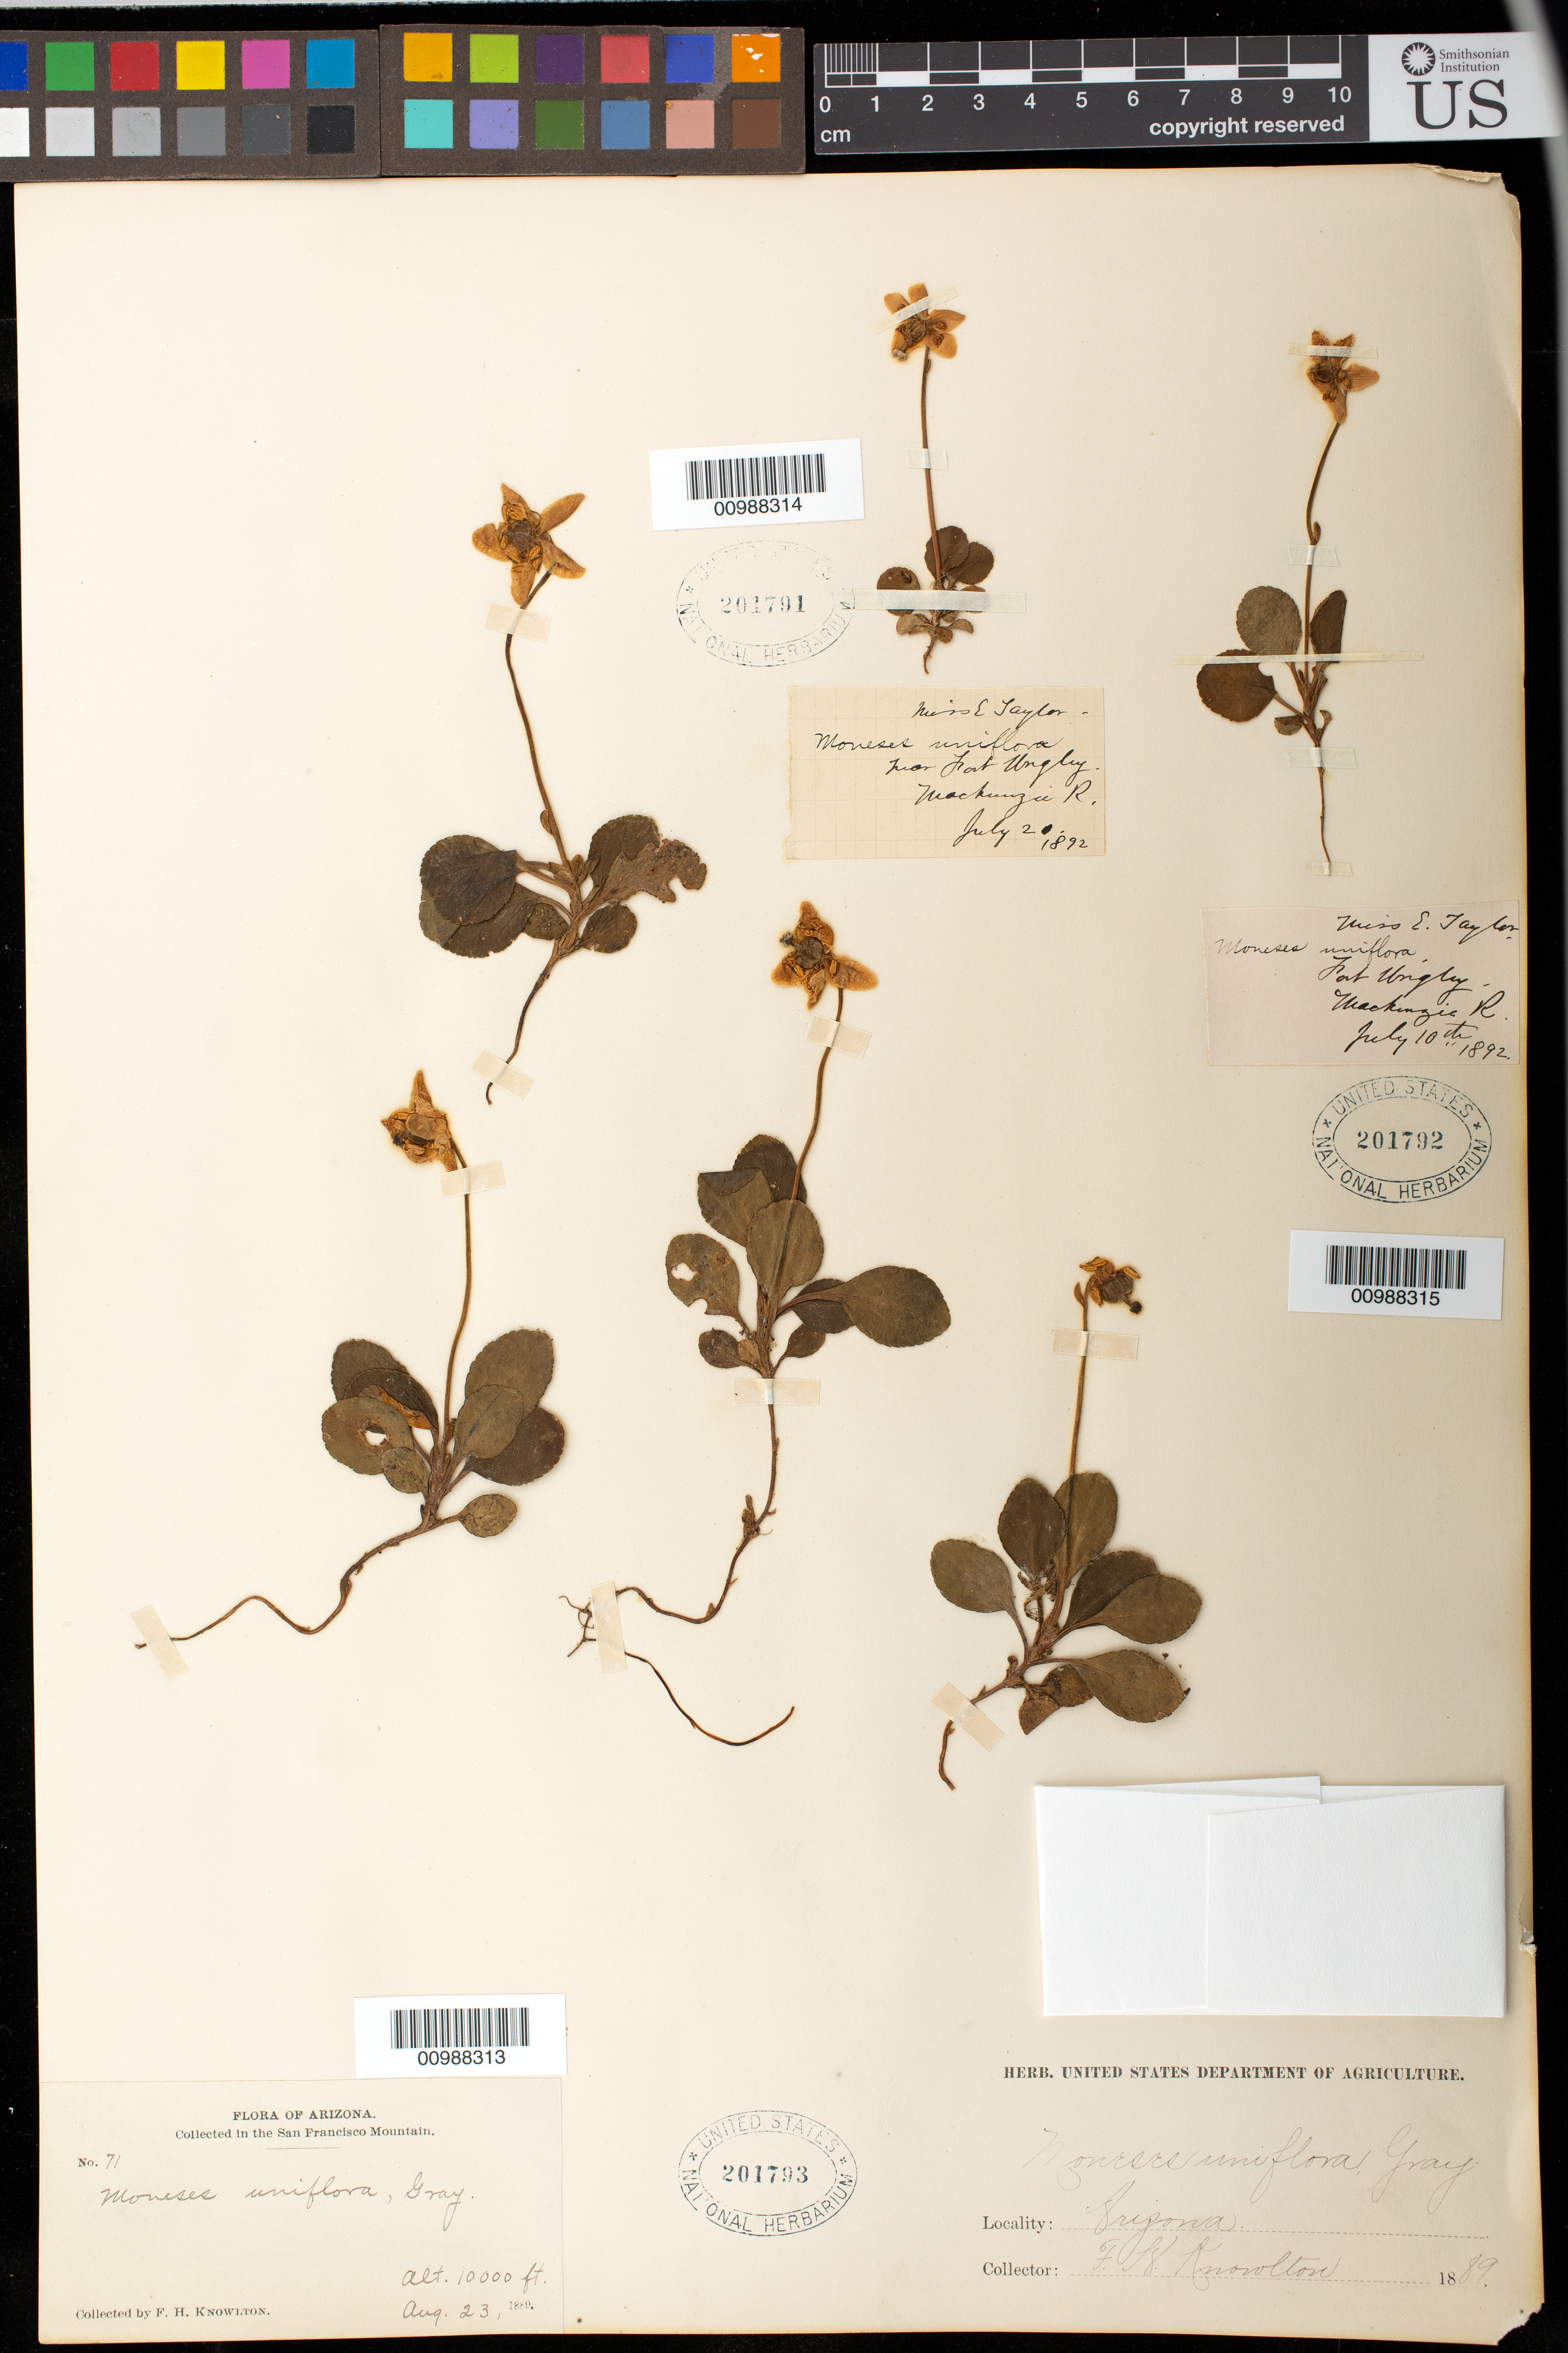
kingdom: Plantae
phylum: Tracheophyta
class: Magnoliopsida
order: Ericales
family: Ericaceae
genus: Moneses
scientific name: Moneses uniflora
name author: (L.) A. Gray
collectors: F. H. Knowlton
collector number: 71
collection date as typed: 23 Aug 1889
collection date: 1889-08-23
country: United States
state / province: Arizona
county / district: Greenlee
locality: San Francisco Mountains.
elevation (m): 3048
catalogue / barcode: US 201793